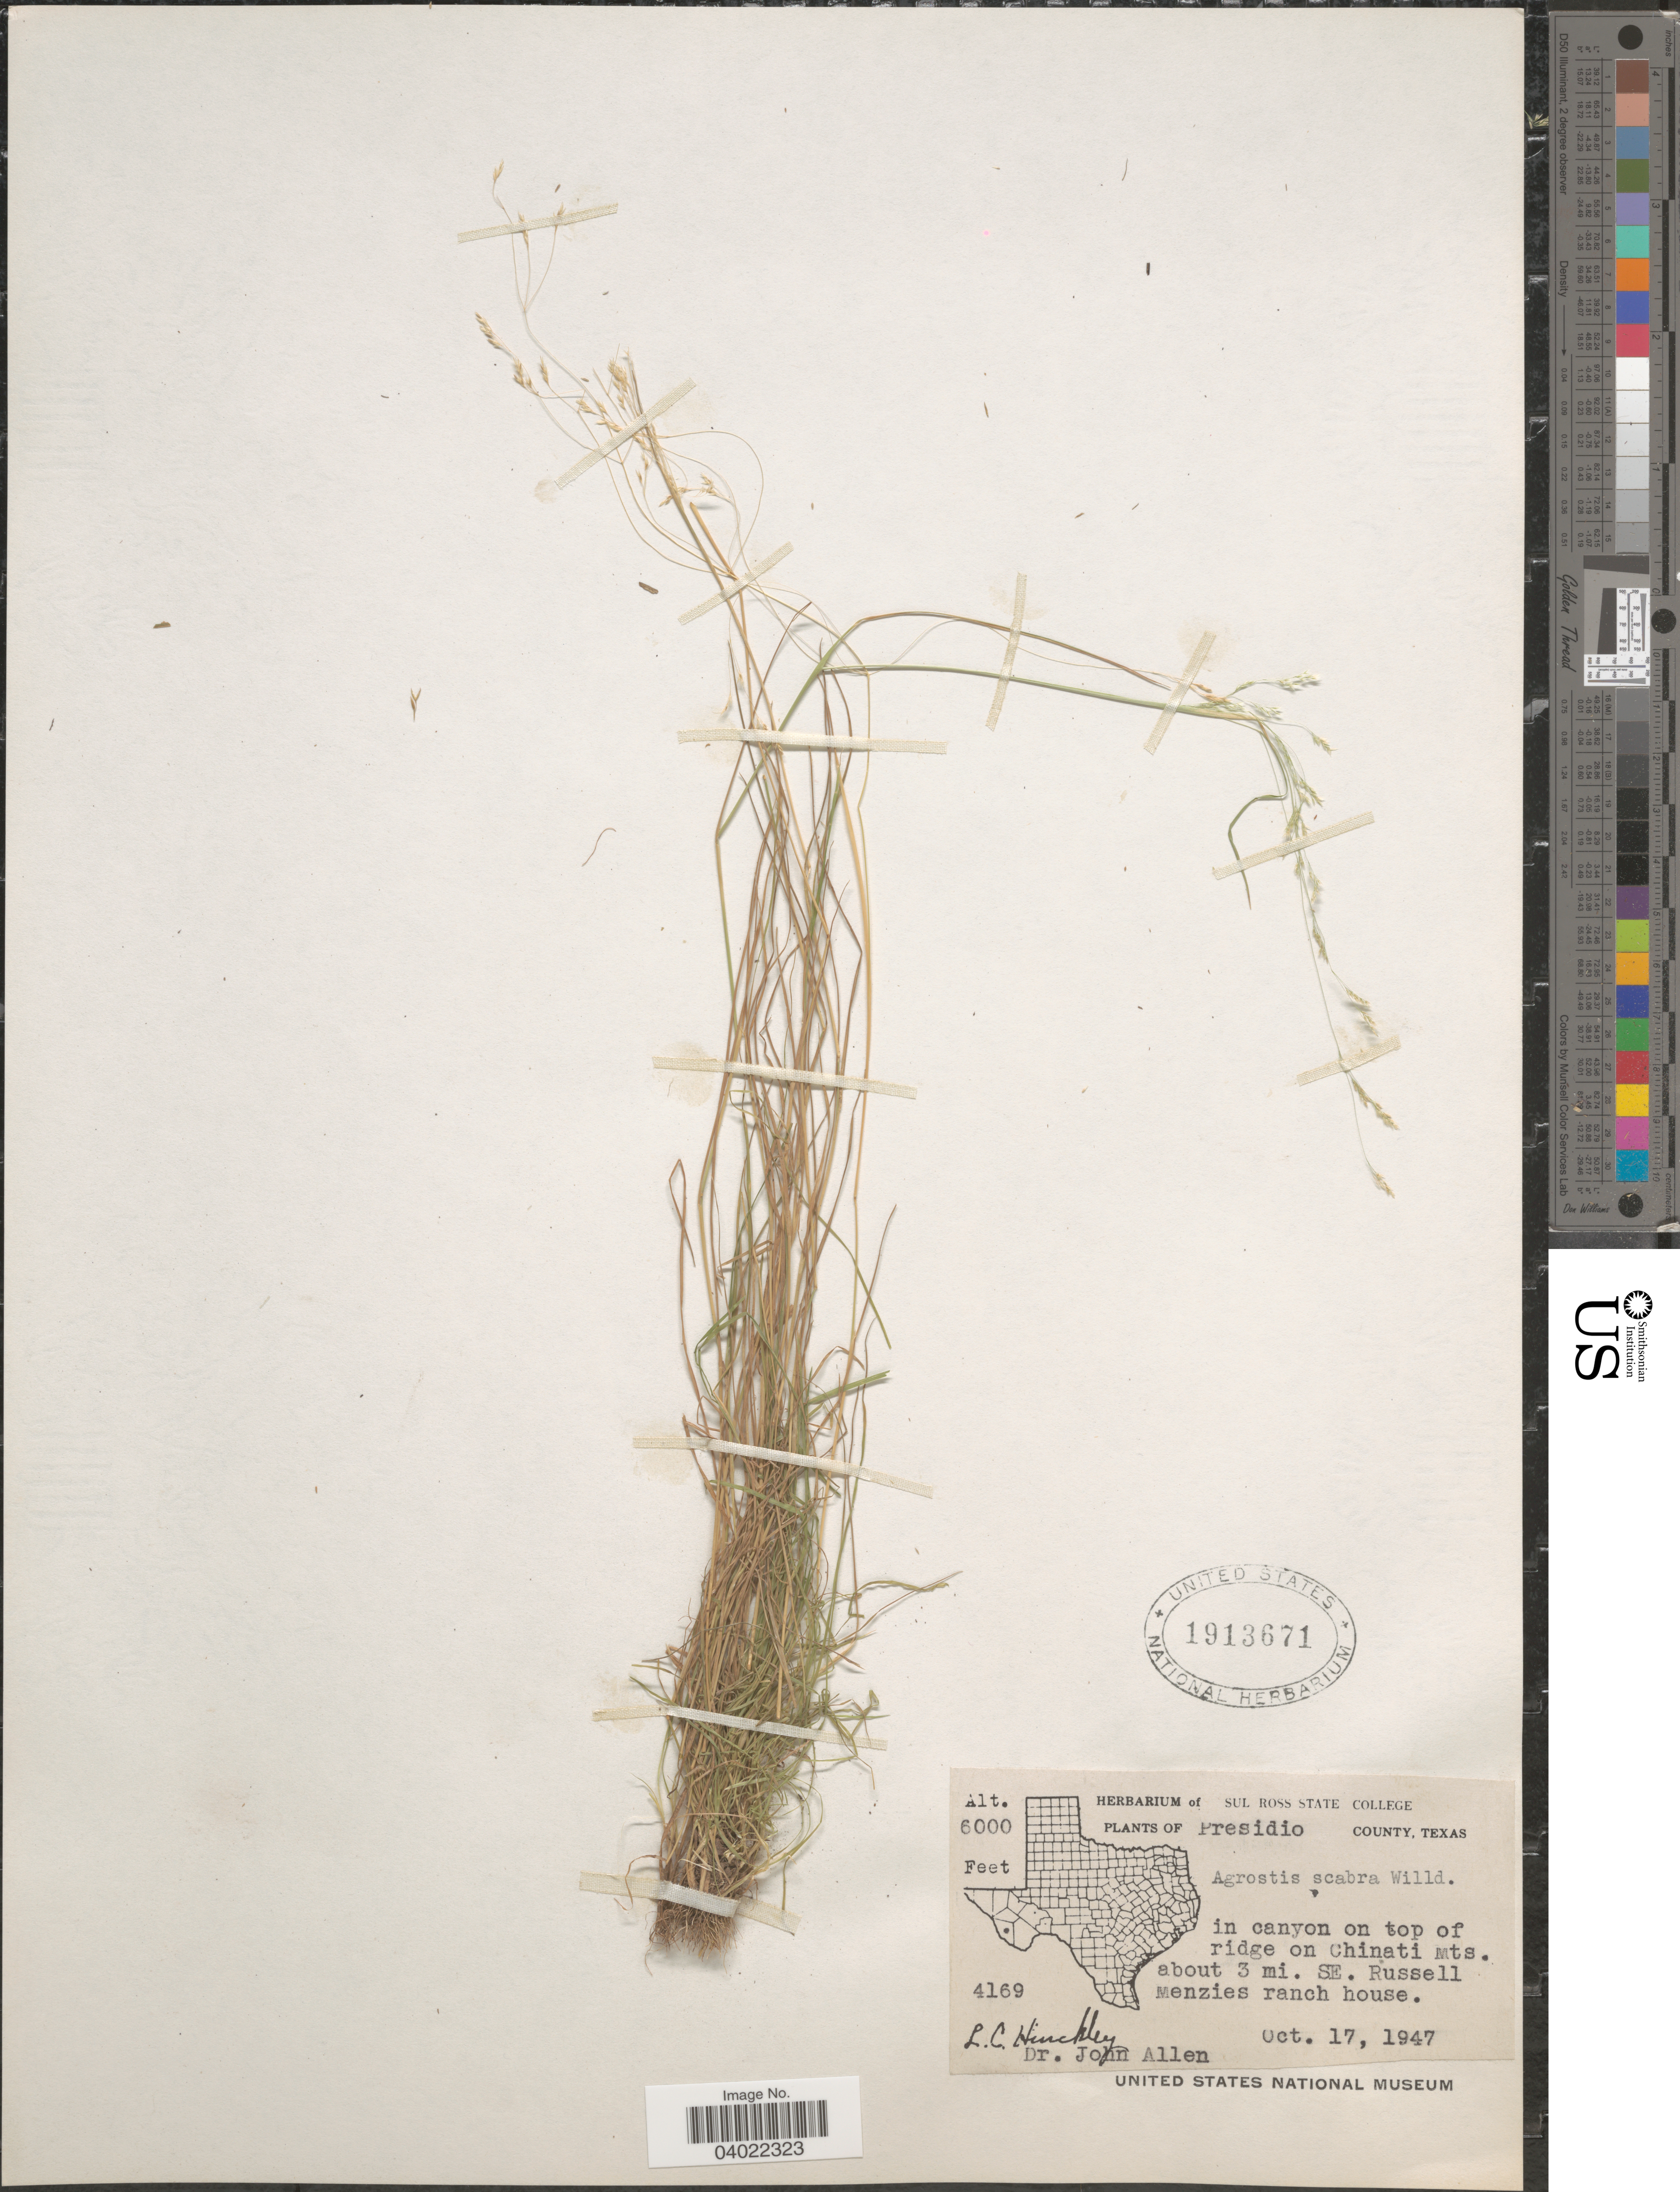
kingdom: Plantae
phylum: Tracheophyta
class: Liliopsida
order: Poales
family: Poaceae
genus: Agrostis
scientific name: Agrostis scabra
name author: Willd.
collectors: L. Hinckley & J. A. Allen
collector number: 4169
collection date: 1947-10-17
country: United States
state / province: Texas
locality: Presidio County. In canyon on top of ridge on Chinati Mts. about 3 mi. SE. Russell Menzies ranch house.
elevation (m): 1829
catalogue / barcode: US 1913671